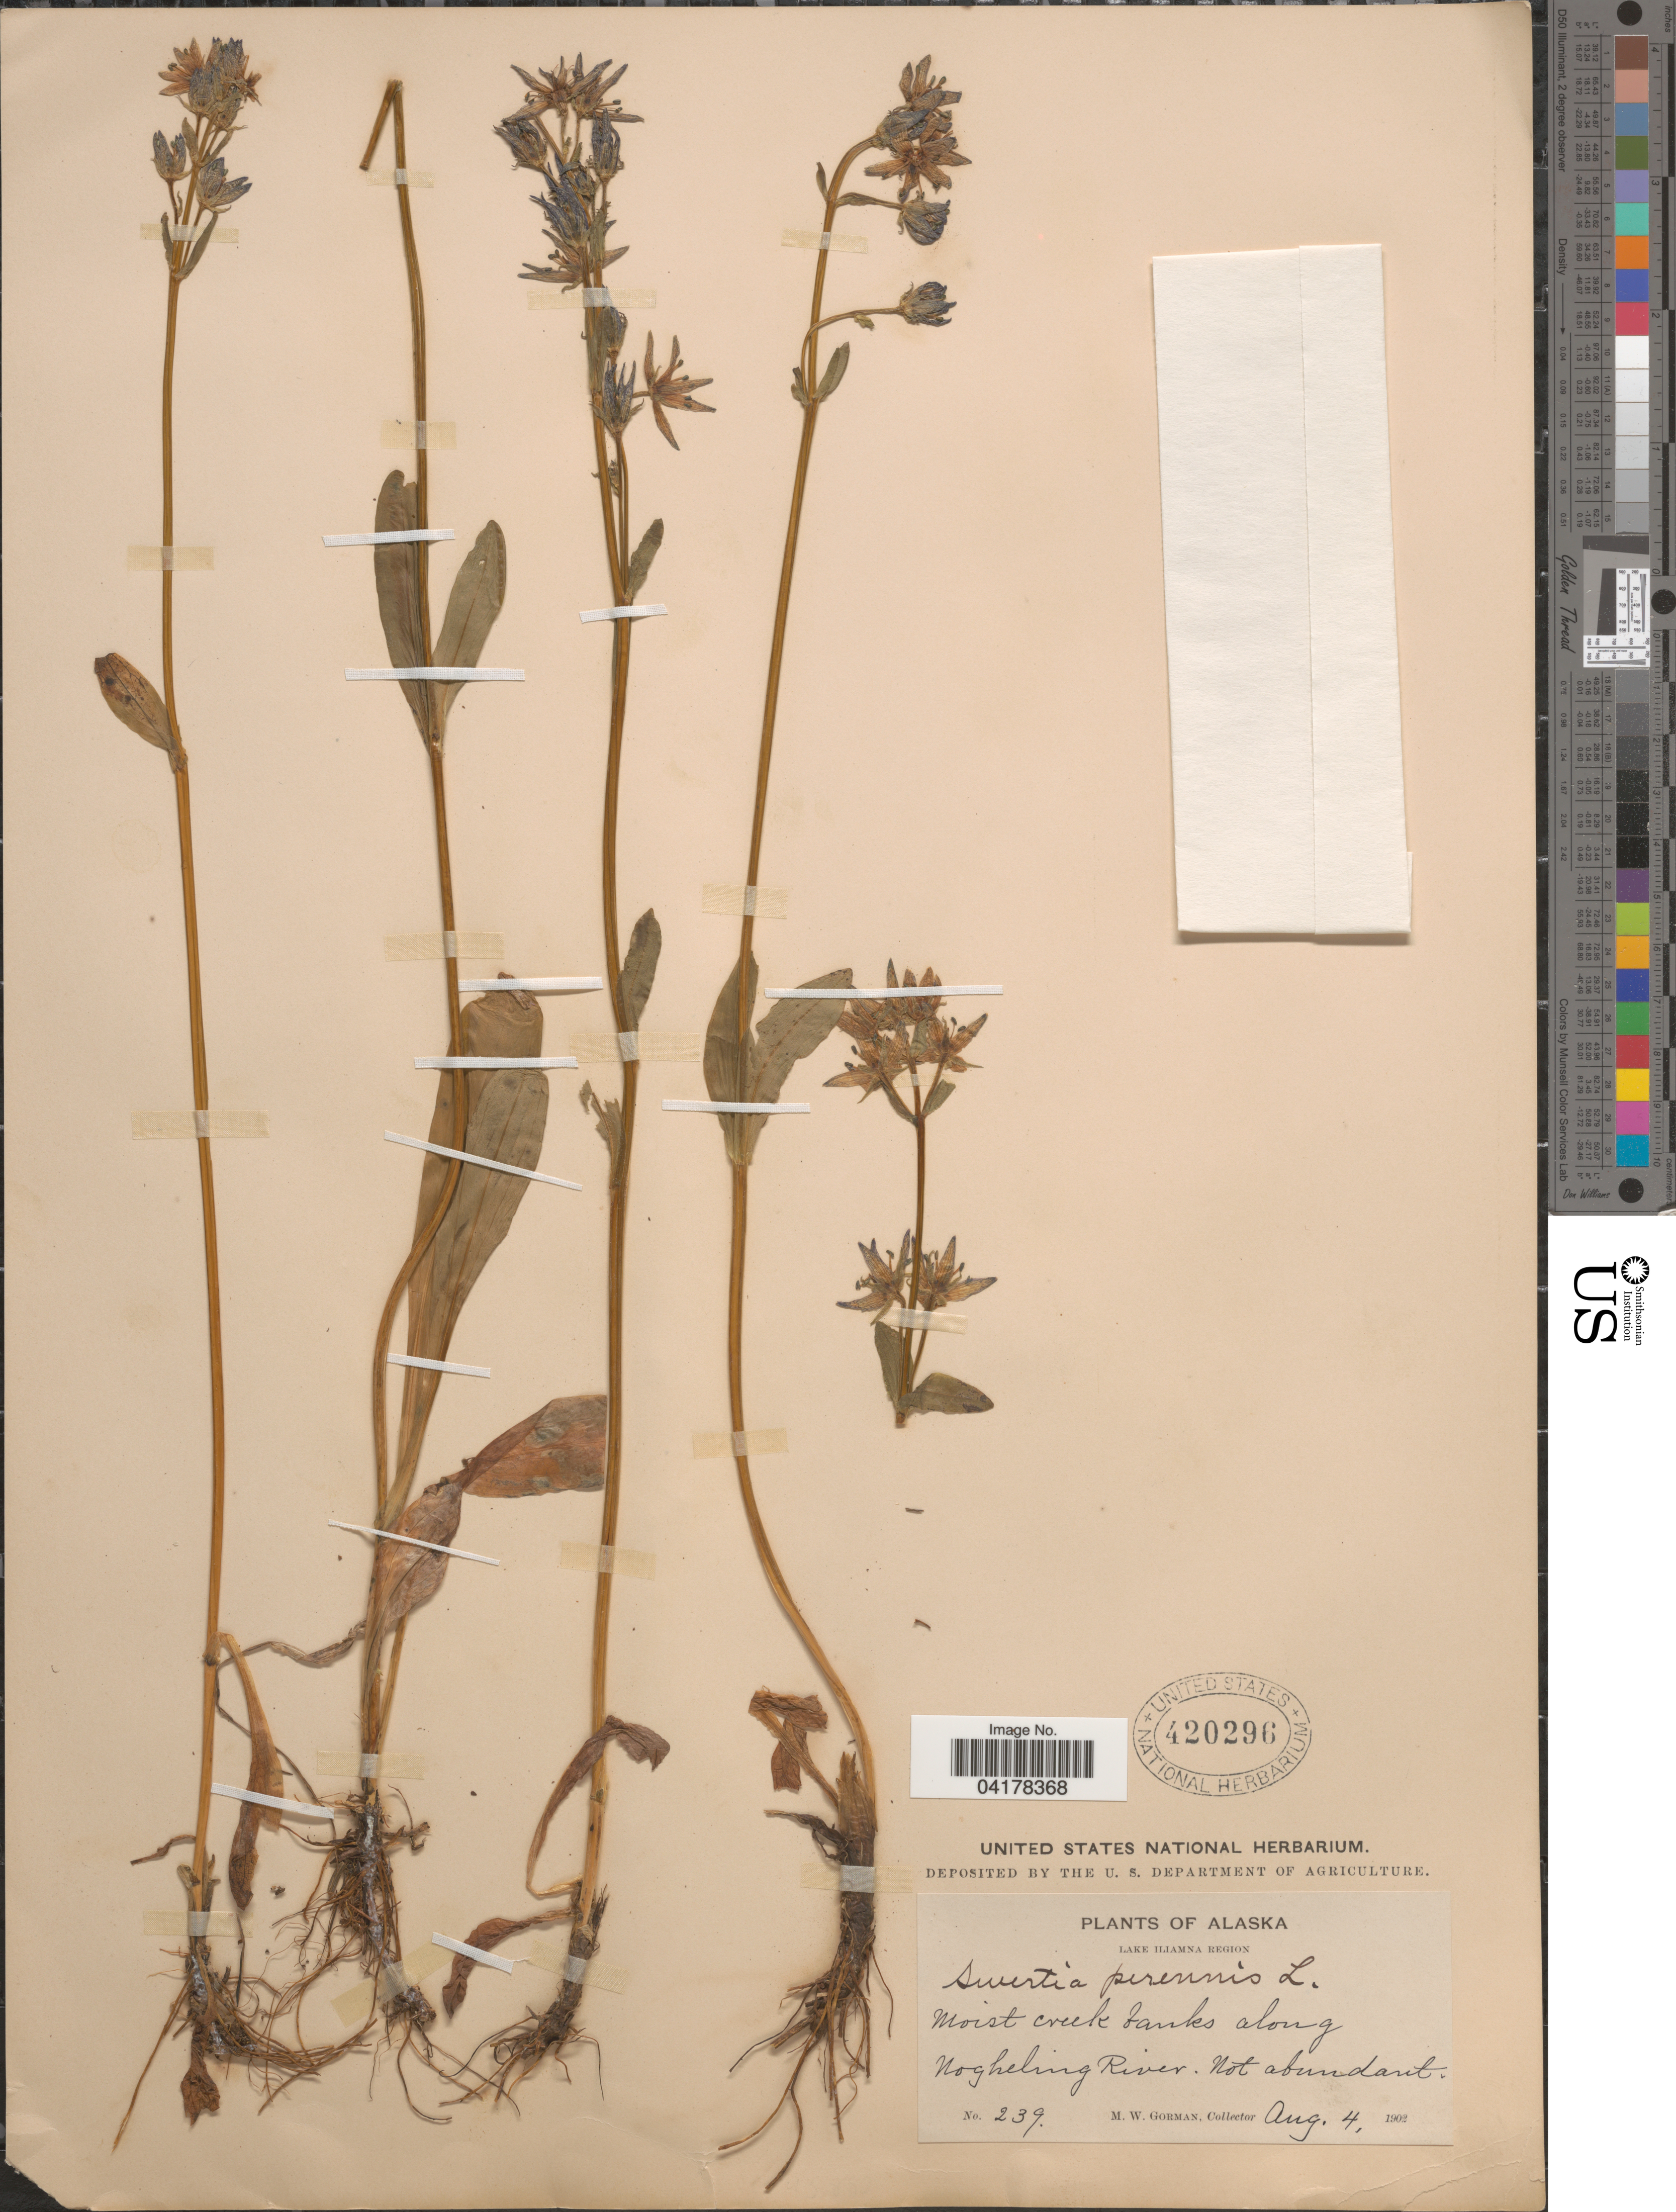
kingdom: Plantae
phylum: Tracheophyta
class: Magnoliopsida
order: Gentianales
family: Gentianaceae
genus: Swertia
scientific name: Swertia perennis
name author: L.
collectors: M. W. Gorman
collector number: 239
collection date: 1902-08-04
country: United States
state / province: Alaska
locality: Lake Iliamna Region. Moist creek banks along Nogheling River.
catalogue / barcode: US 420296